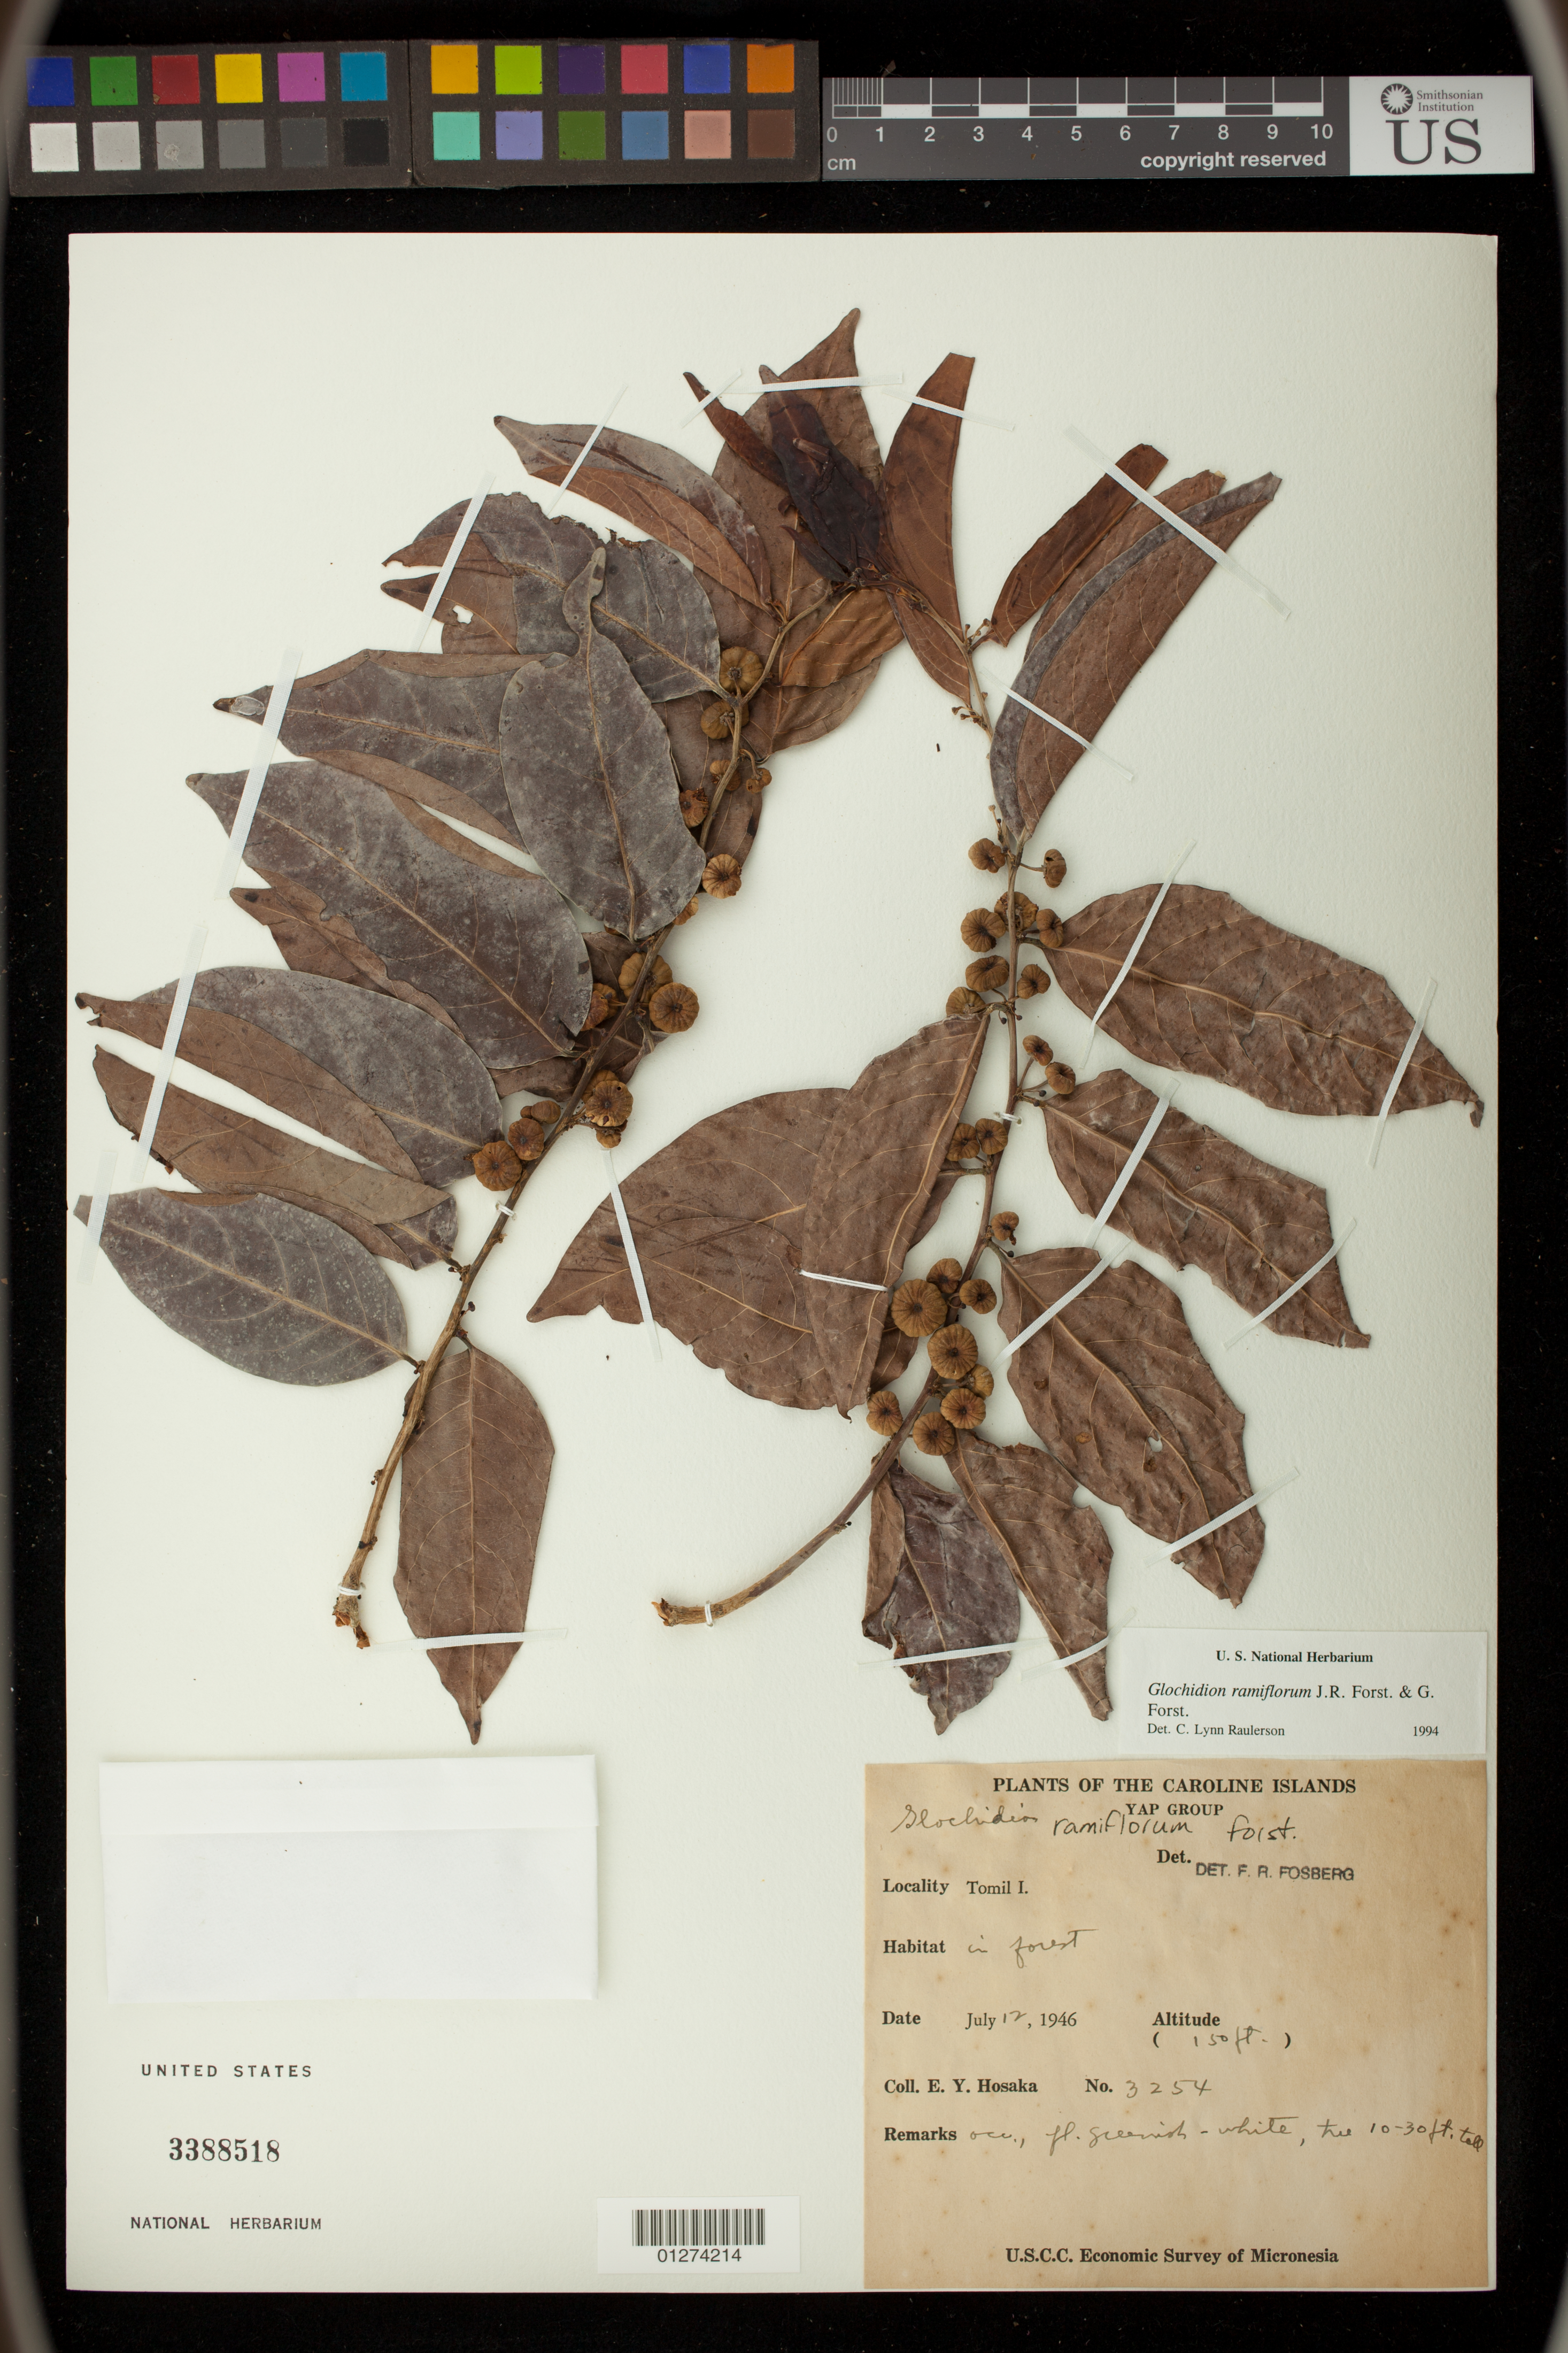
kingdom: Plantae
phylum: Tracheophyta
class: Magnoliopsida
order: Malpighiales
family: Phyllanthaceae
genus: Glochidion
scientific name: Glochidion ramiflorum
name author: J.R. Forst. & G. Forst.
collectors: E. Y. Hosaka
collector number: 3254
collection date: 1946-07-12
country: Micronesia, Federated States of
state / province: Yap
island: Gagil Tamil [Gagil-Tomil]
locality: Caroline Islands. Tomil I.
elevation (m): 46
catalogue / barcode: US 3388518